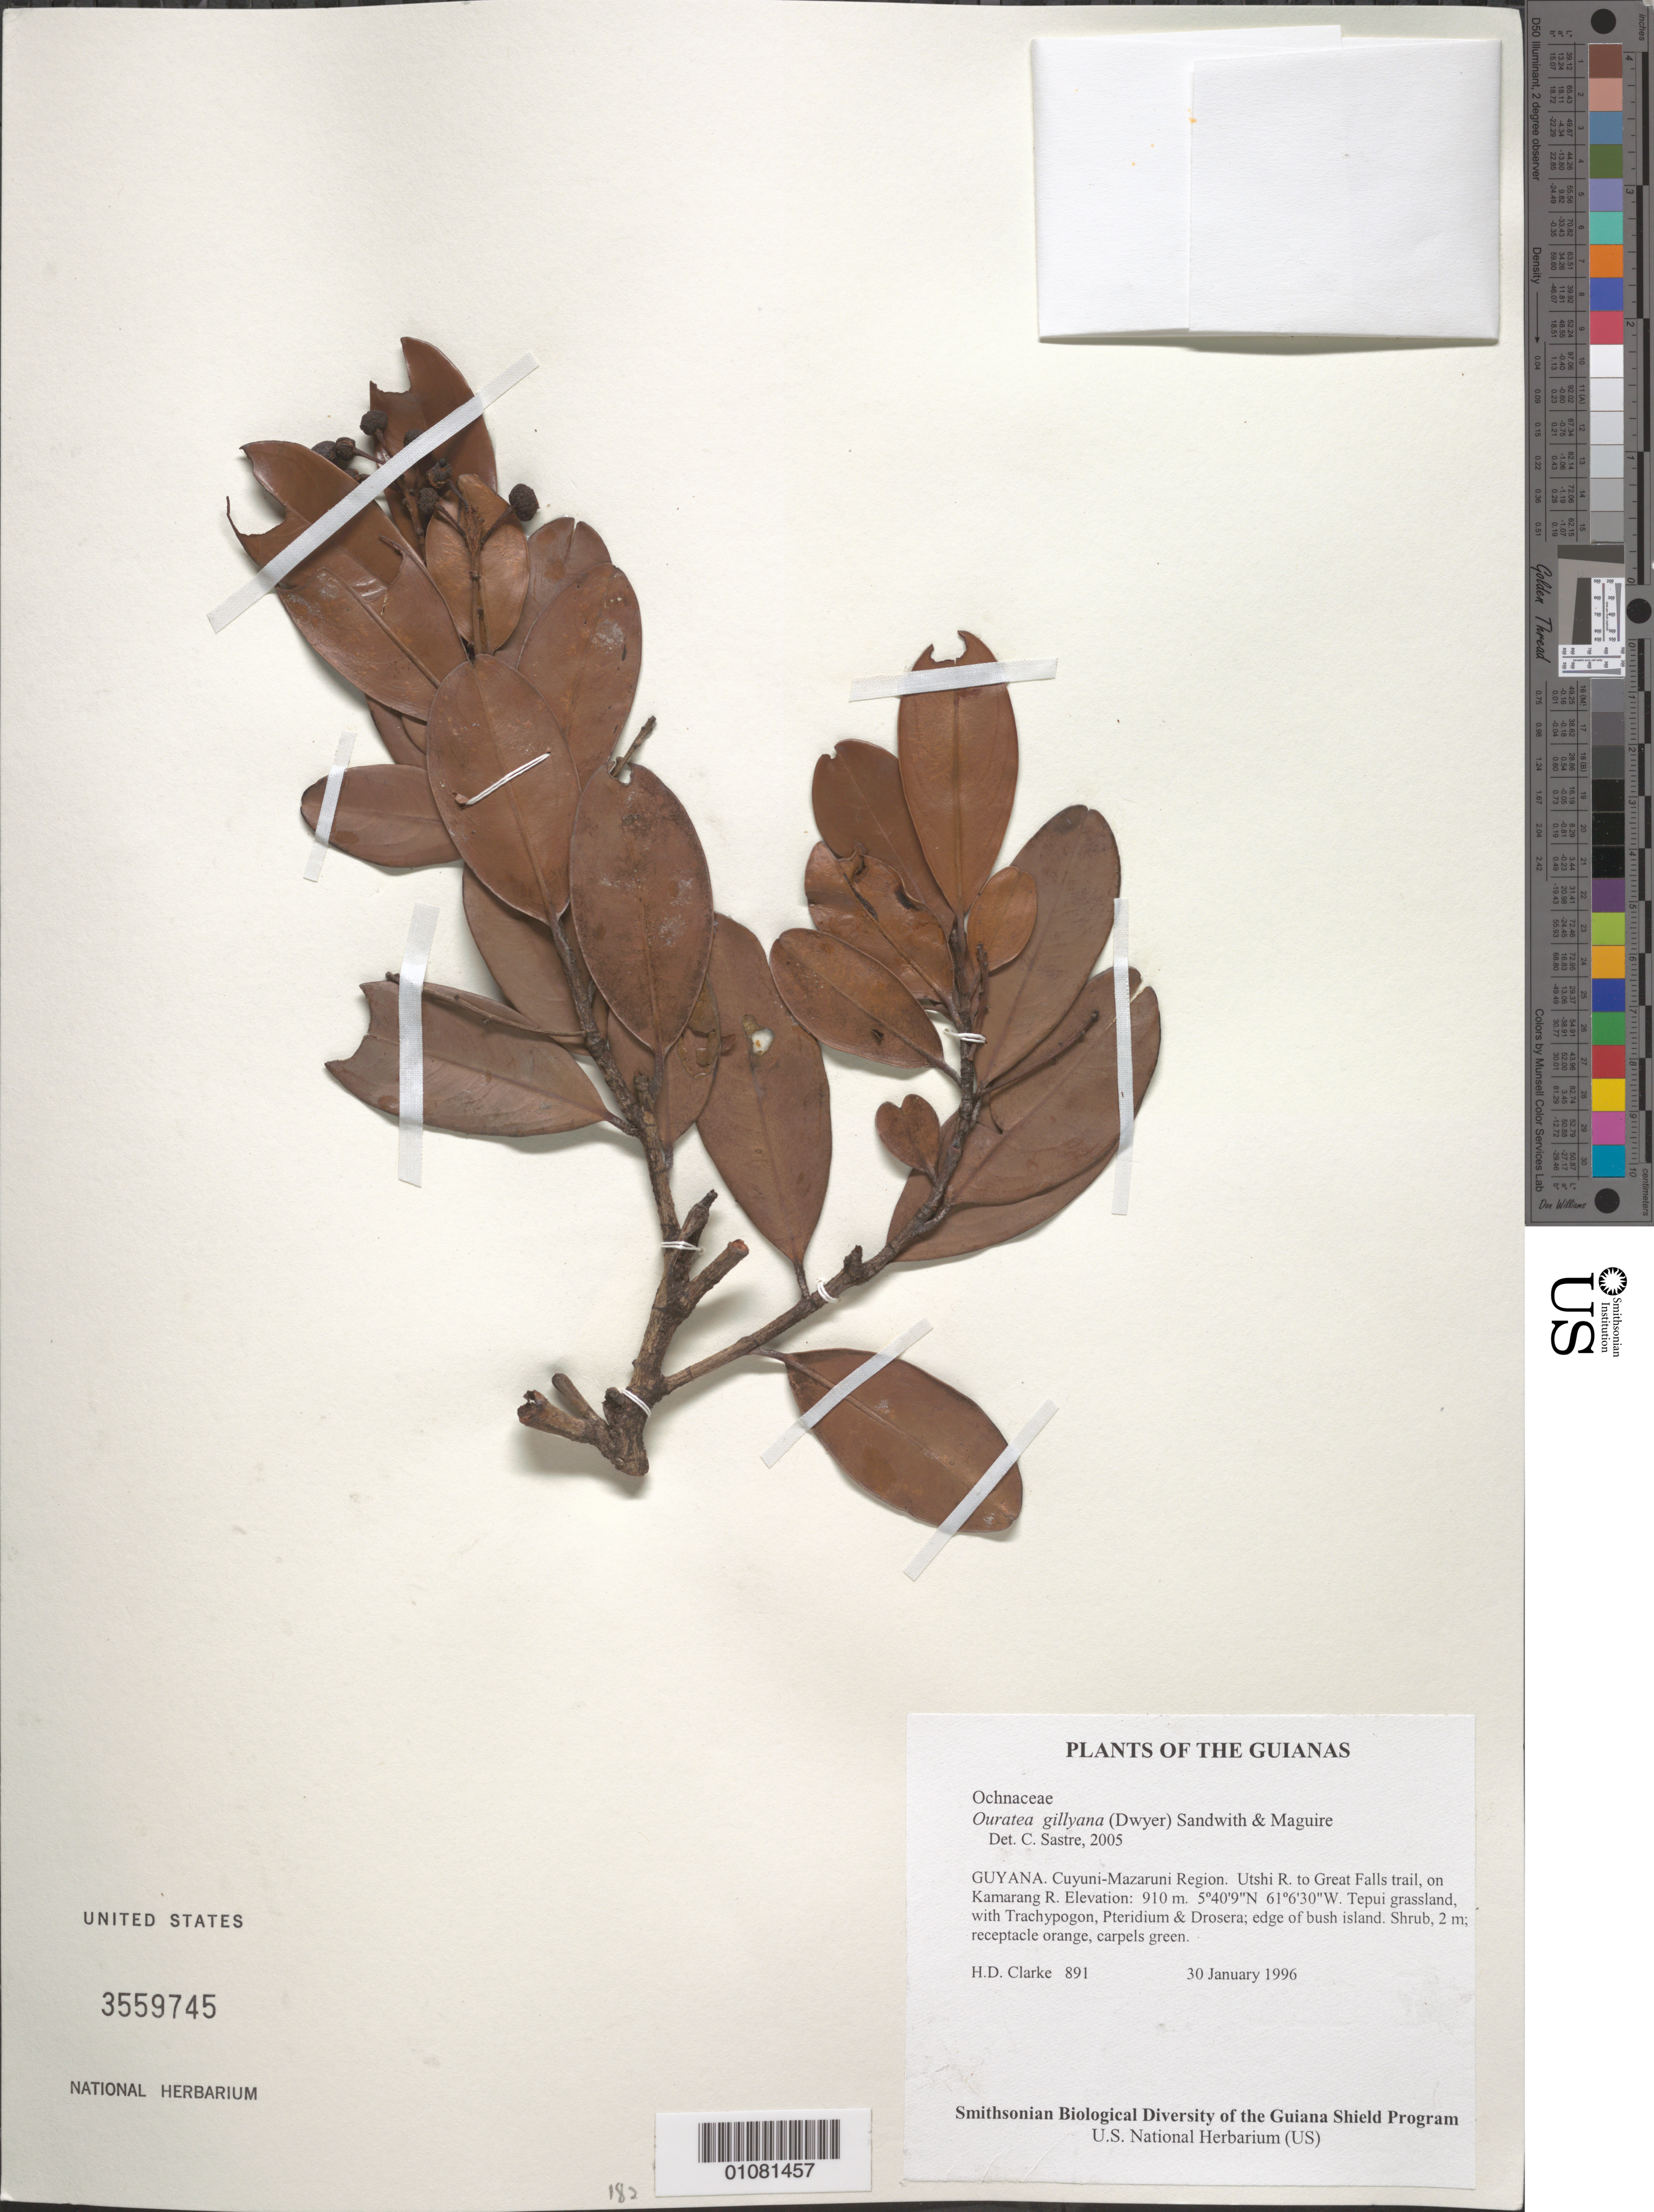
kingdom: Plantae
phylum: Tracheophyta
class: Magnoliopsida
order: Malpighiales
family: Ochnaceae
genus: Ouratea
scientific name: Ouratea gillyana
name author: (Dwyer) Sandwith & Maguire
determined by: Sastre, C. H. L.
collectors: H. D. Clarke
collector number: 891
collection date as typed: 30 January 1996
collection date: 1996-01-30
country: Guyana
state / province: Cuyuni-Mazaruni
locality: Utshi R. to Great Falls trail, on Kamarang R.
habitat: Tepui grassland, with Trachypogon, Pteridium & Drosera; edge of bush island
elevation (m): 910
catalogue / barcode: US 3559745